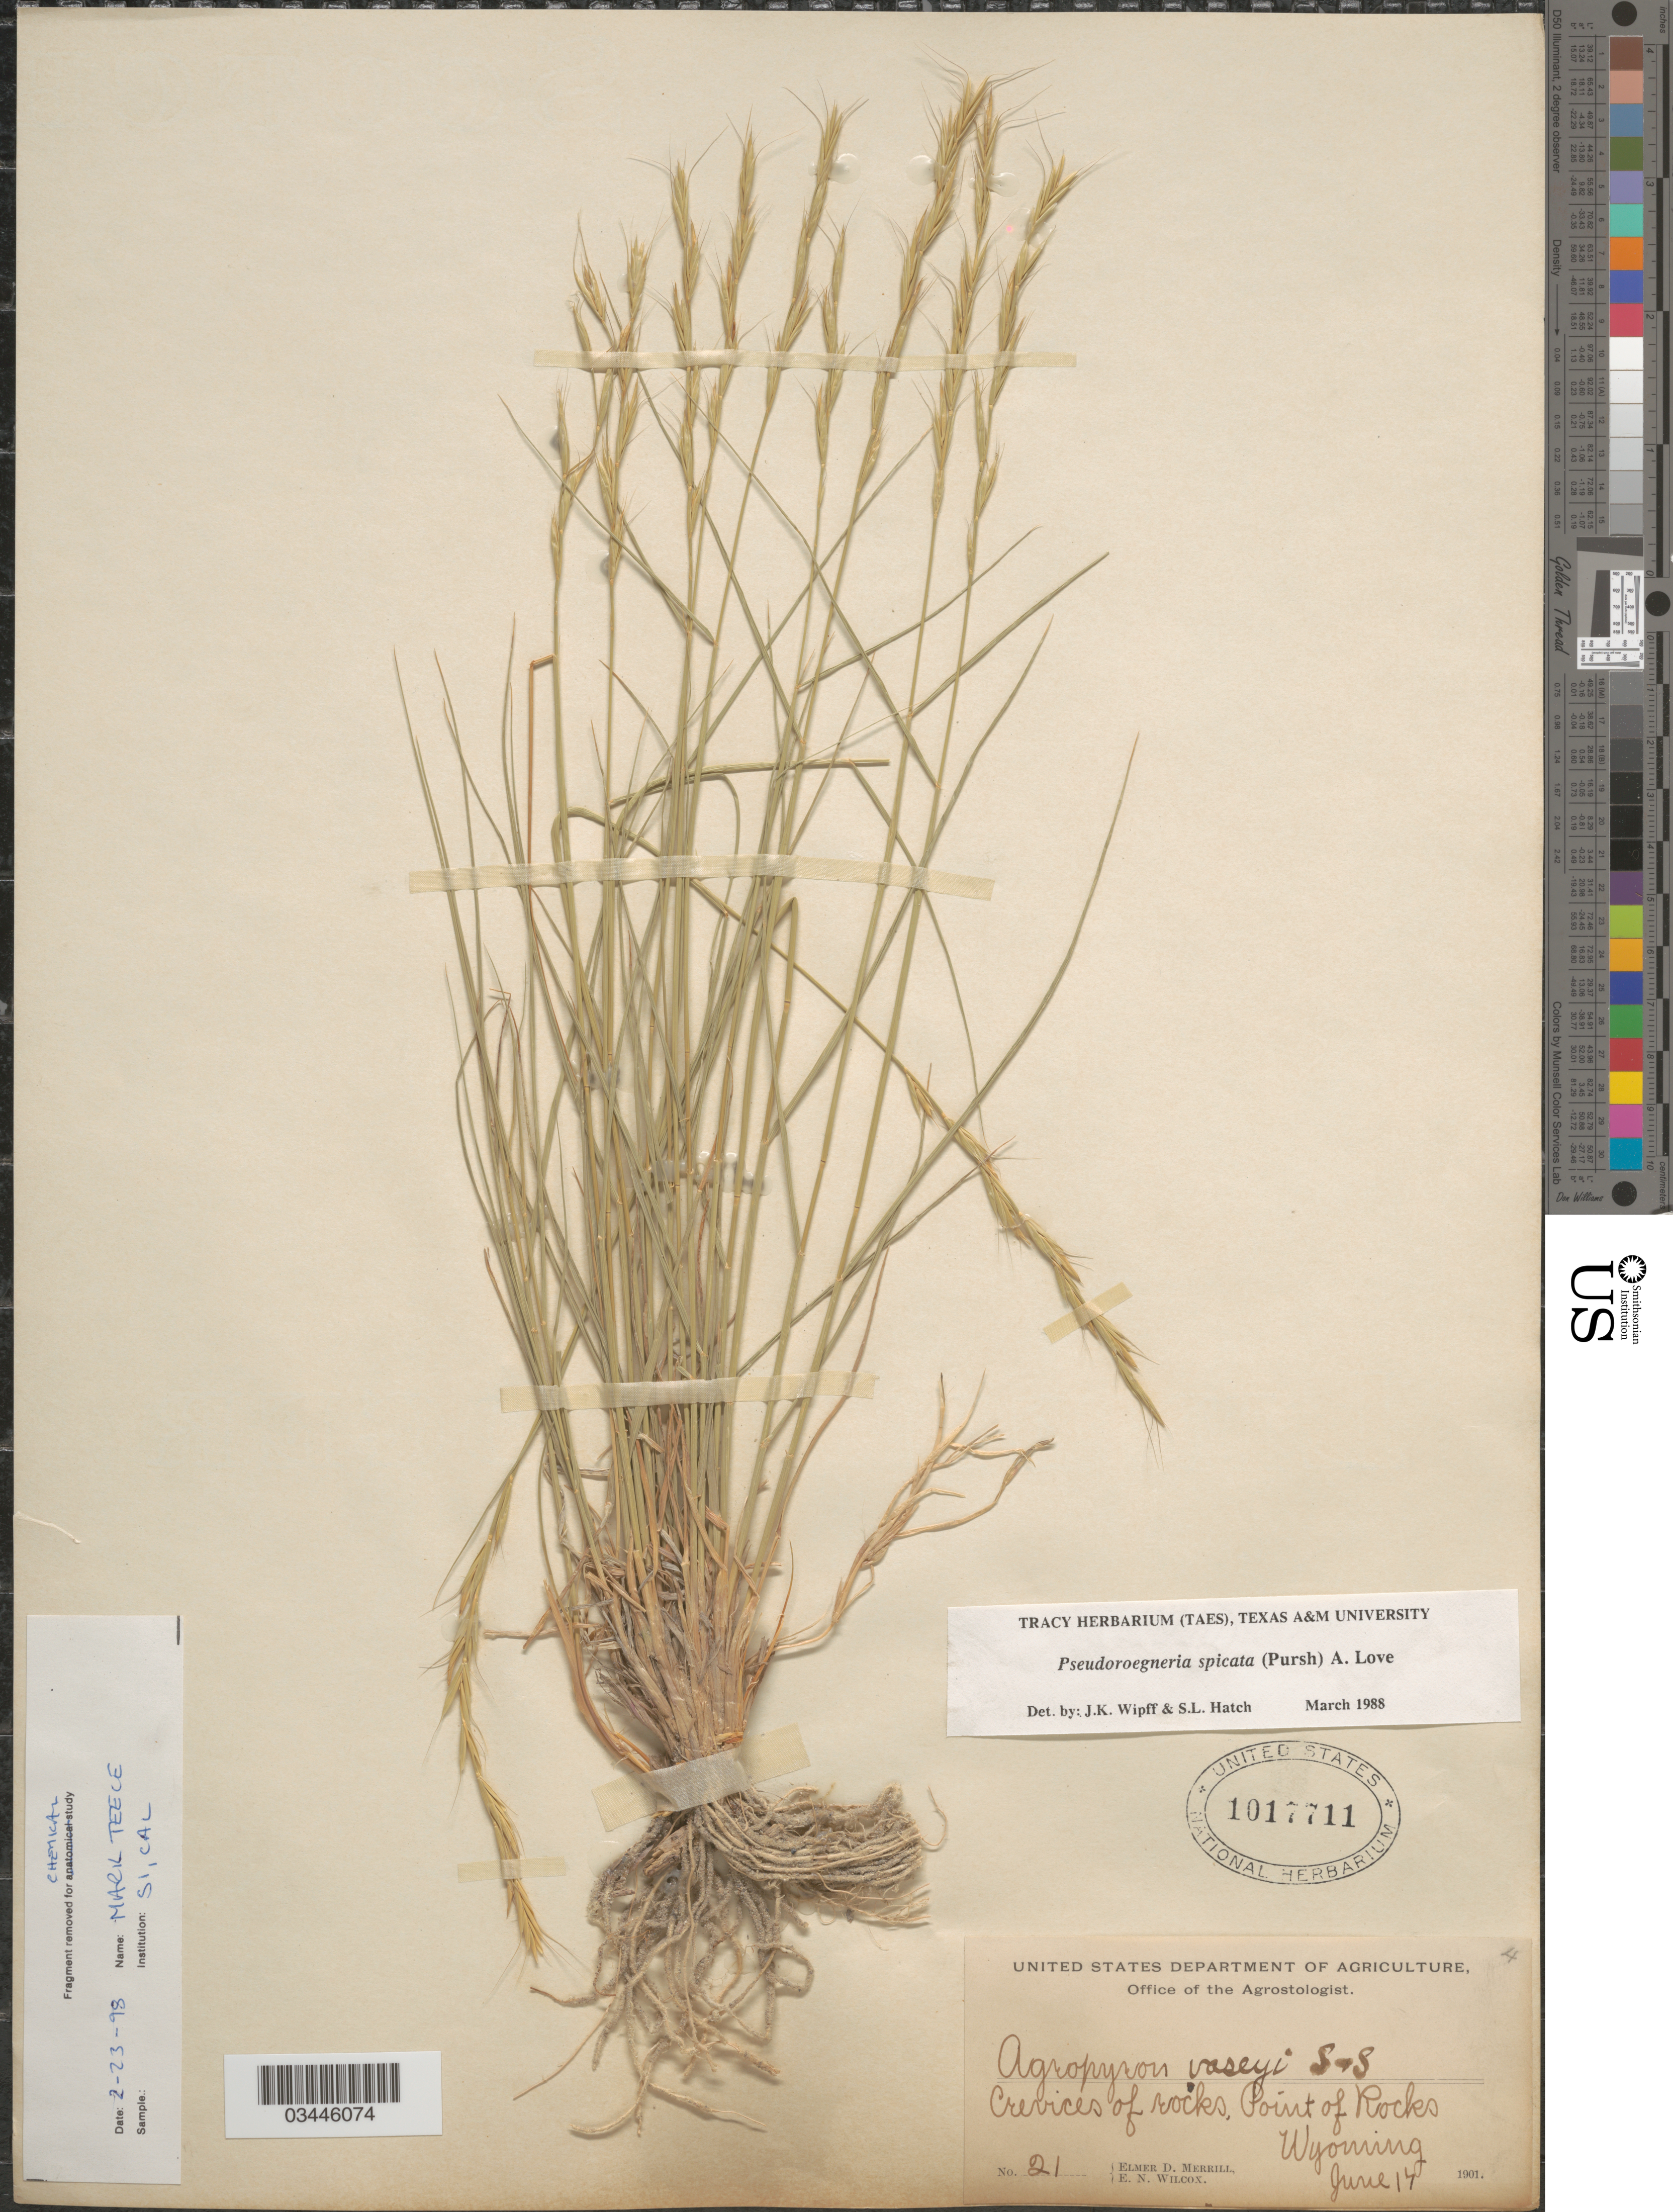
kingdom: Plantae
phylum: Tracheophyta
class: Liliopsida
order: Poales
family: Poaceae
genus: Pseudoroegneria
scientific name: Pseudoroegneria spicata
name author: (Pursh) Á. Löve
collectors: E. D. Merrill & E. Wilcox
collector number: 21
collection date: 1901-06-17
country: United States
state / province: Wyoming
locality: Crevices of rocks, Point of Rocks.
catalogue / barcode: US 1017711